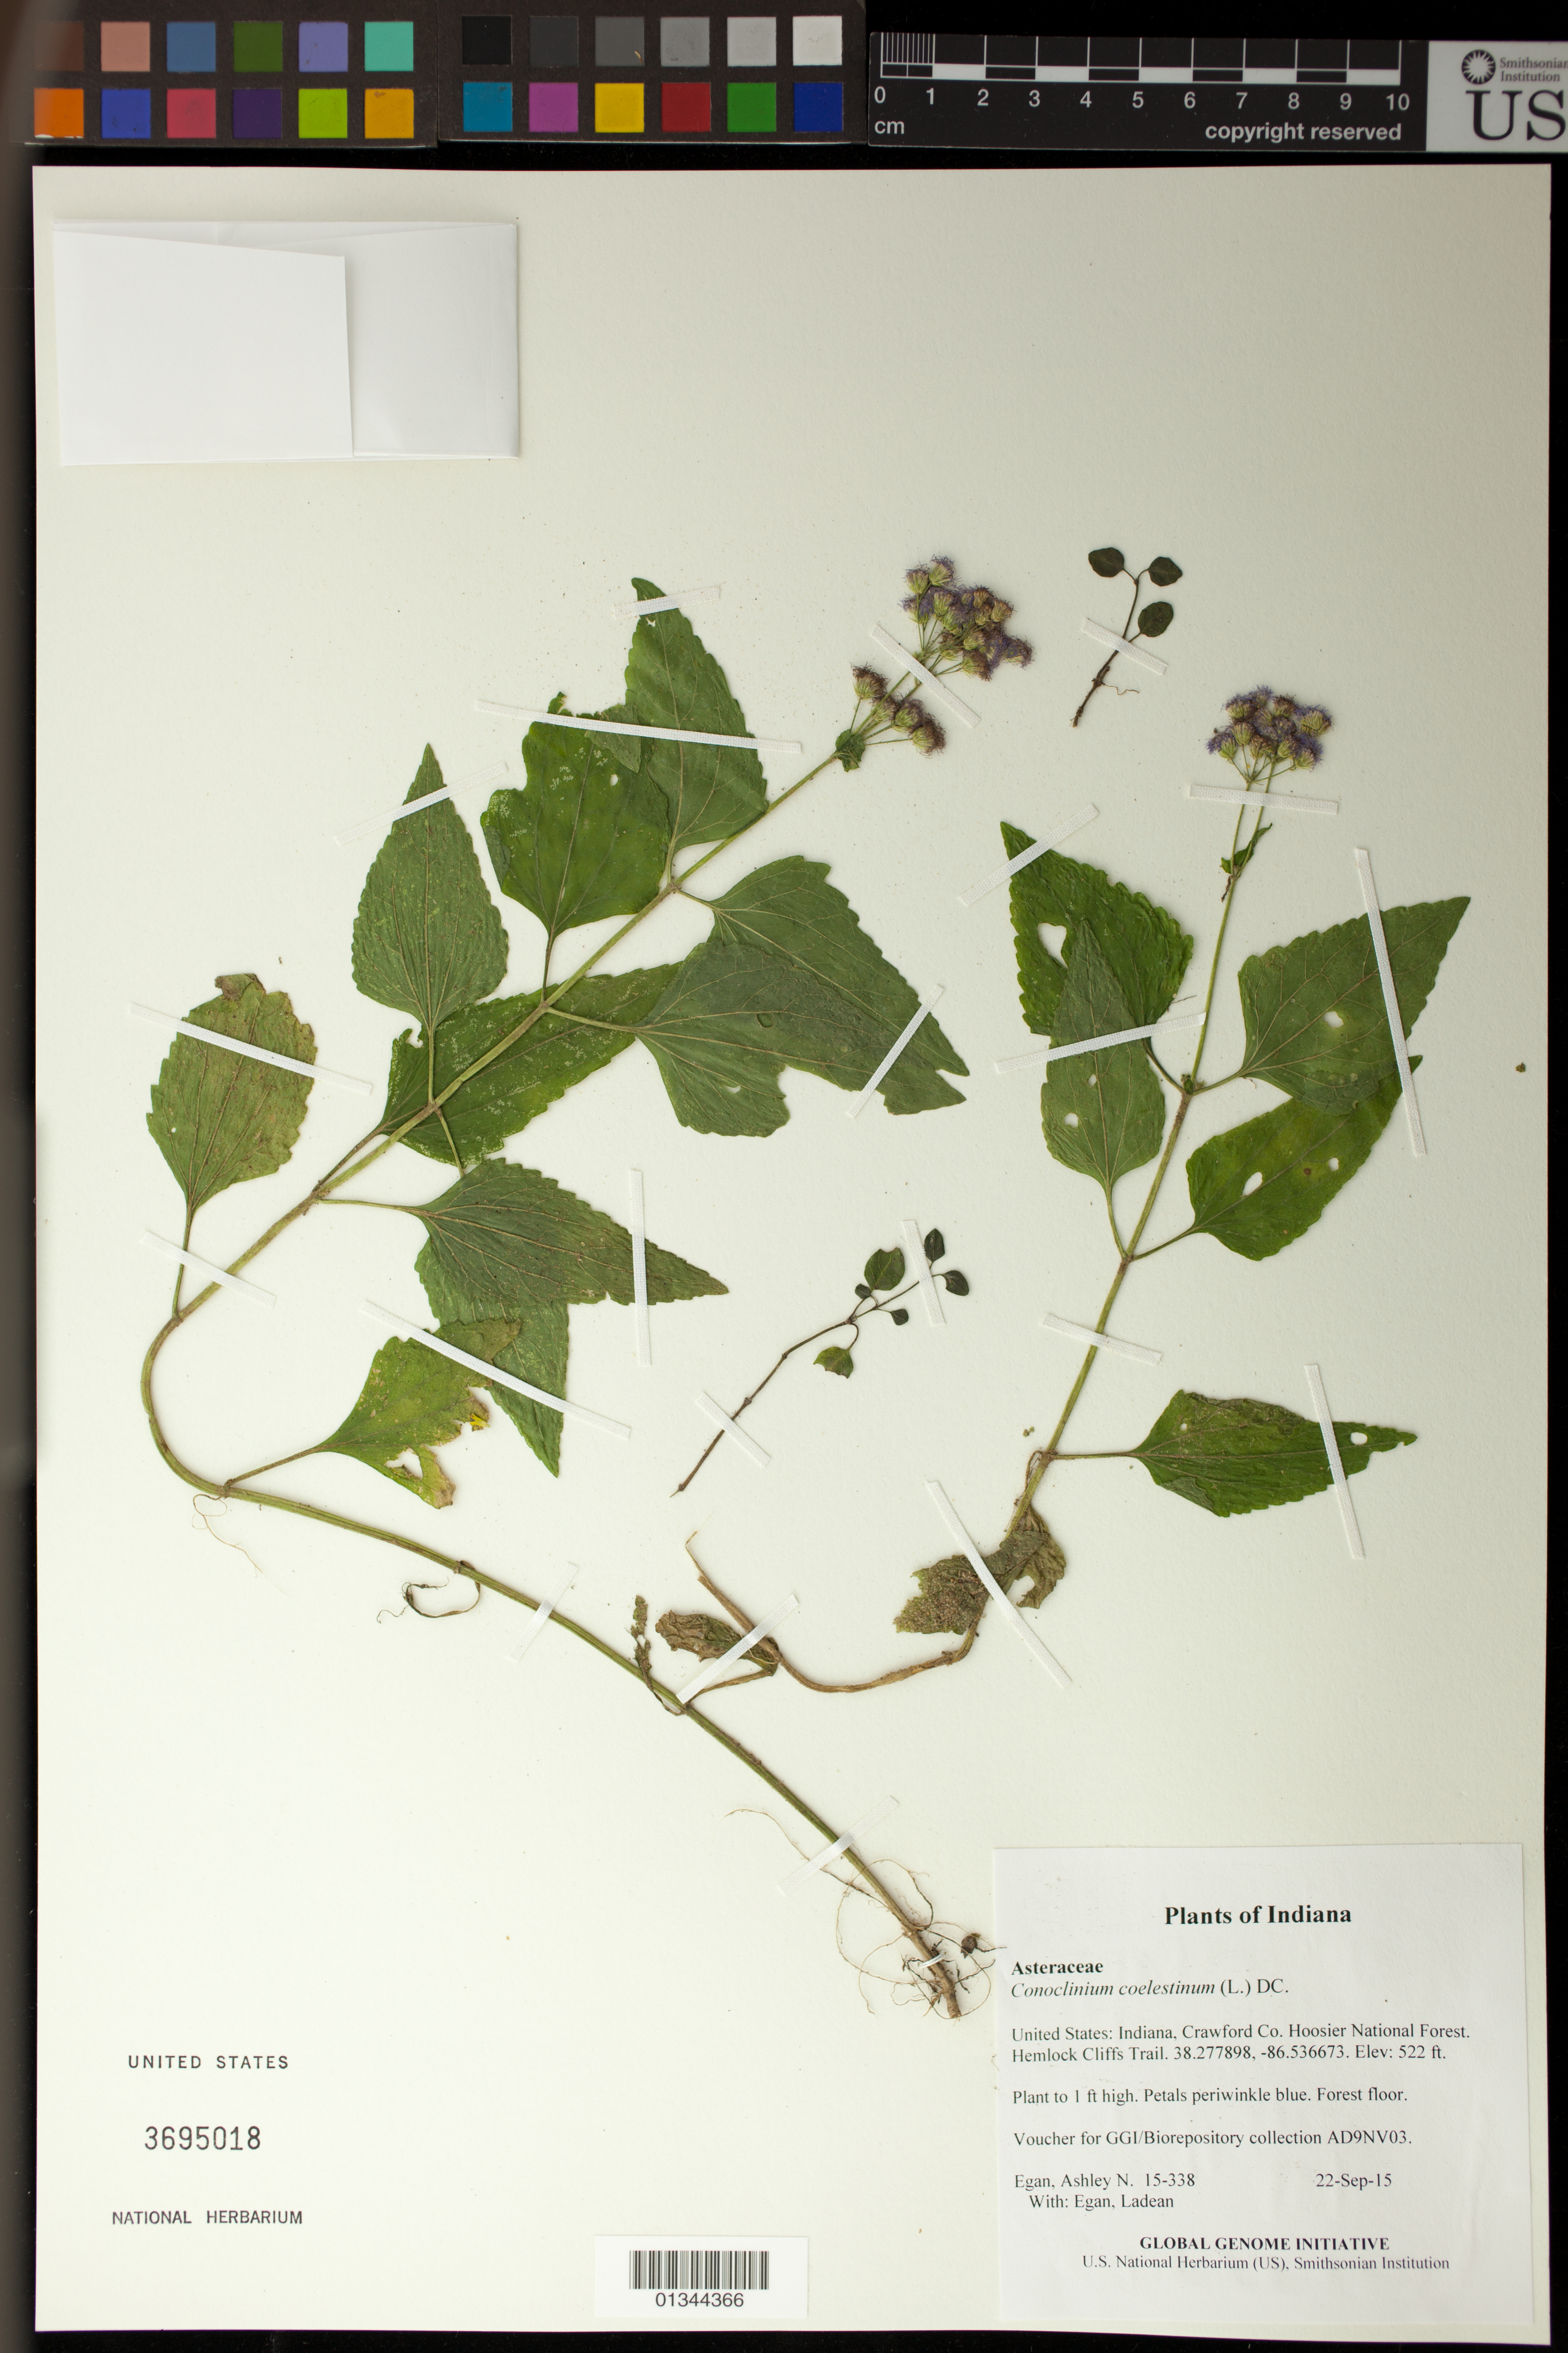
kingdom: Plantae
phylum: Tracheophyta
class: Magnoliopsida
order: Asterales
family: Asteraceae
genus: Conoclinium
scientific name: Conoclinium coelestinum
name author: (L.) DC.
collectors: A. N. Egan & L. Egan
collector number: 15-338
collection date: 2015-09-22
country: United States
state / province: Indiana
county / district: Crawford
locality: Hoosier National Forest. Hemlock Cliffs Trail.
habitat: Forest floor.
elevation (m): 159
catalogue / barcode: US 3695018